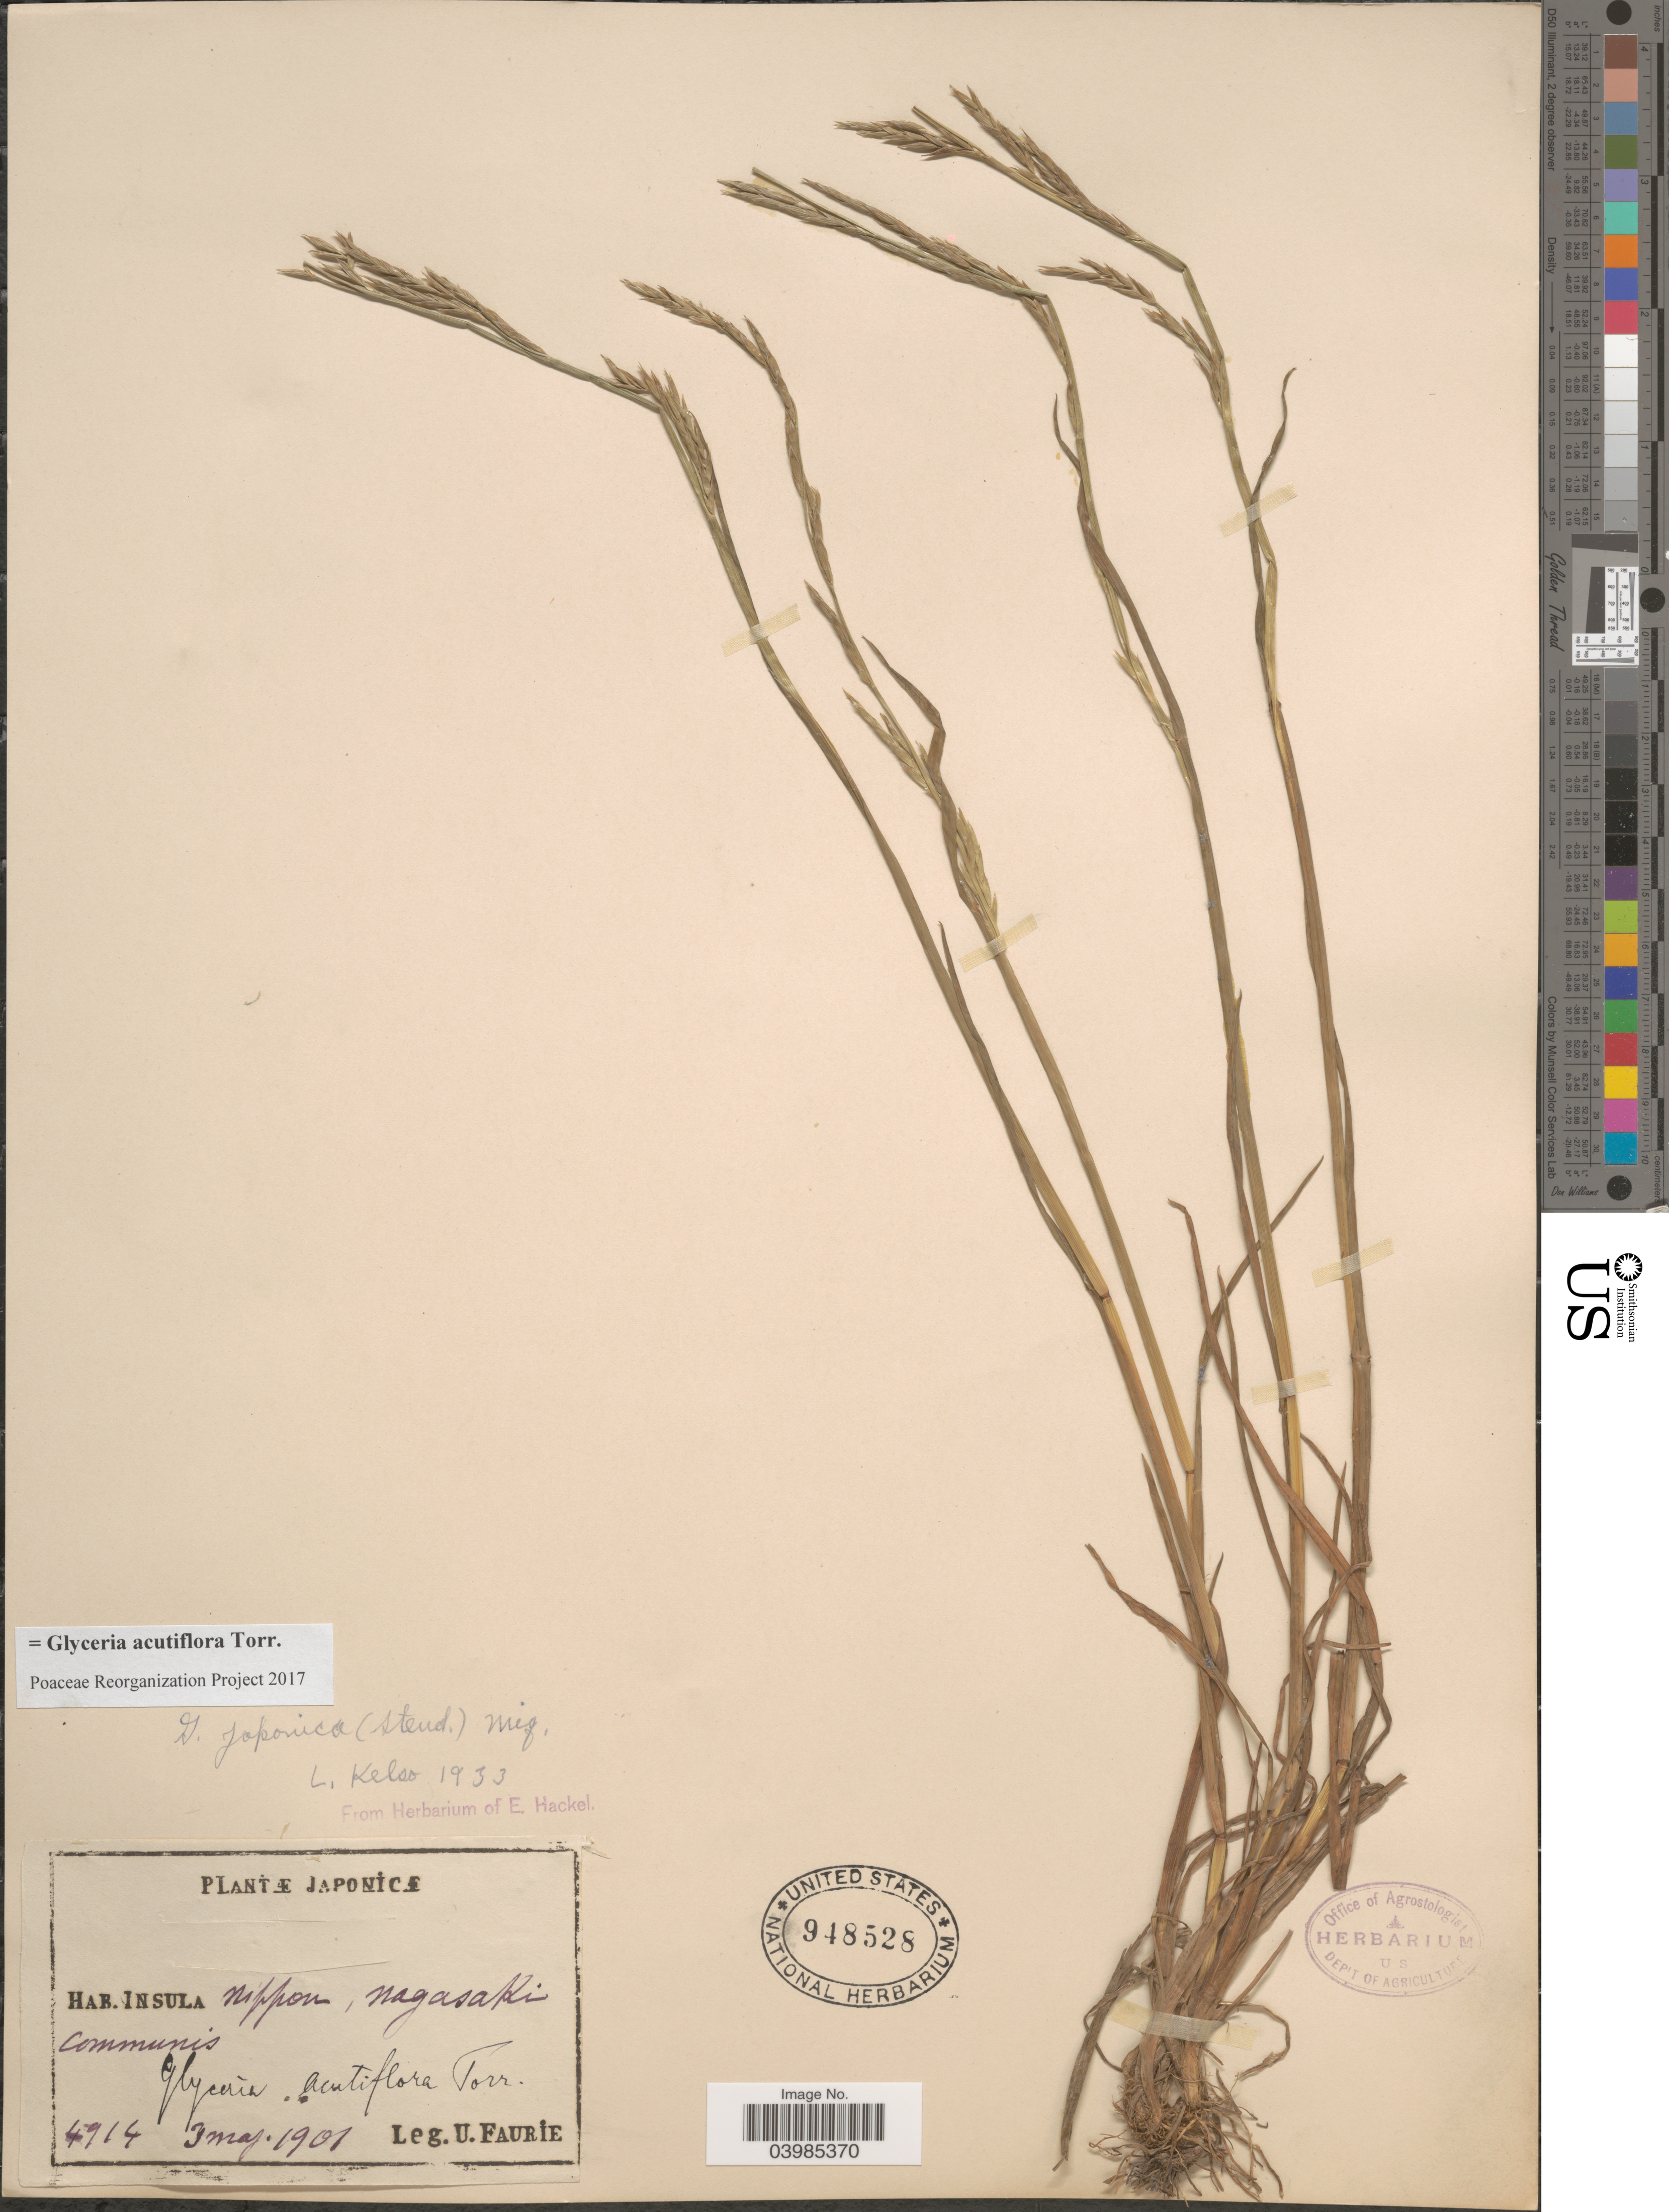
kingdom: Plantae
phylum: Tracheophyta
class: Liliopsida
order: Poales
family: Poaceae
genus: Glyceria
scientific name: Glyceria acutiflora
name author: Torr.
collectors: U. Faurie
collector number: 4914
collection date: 1901-05-03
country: Japan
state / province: Nagasaki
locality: Insula Nippon, Nagasaki communis.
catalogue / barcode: US 948528